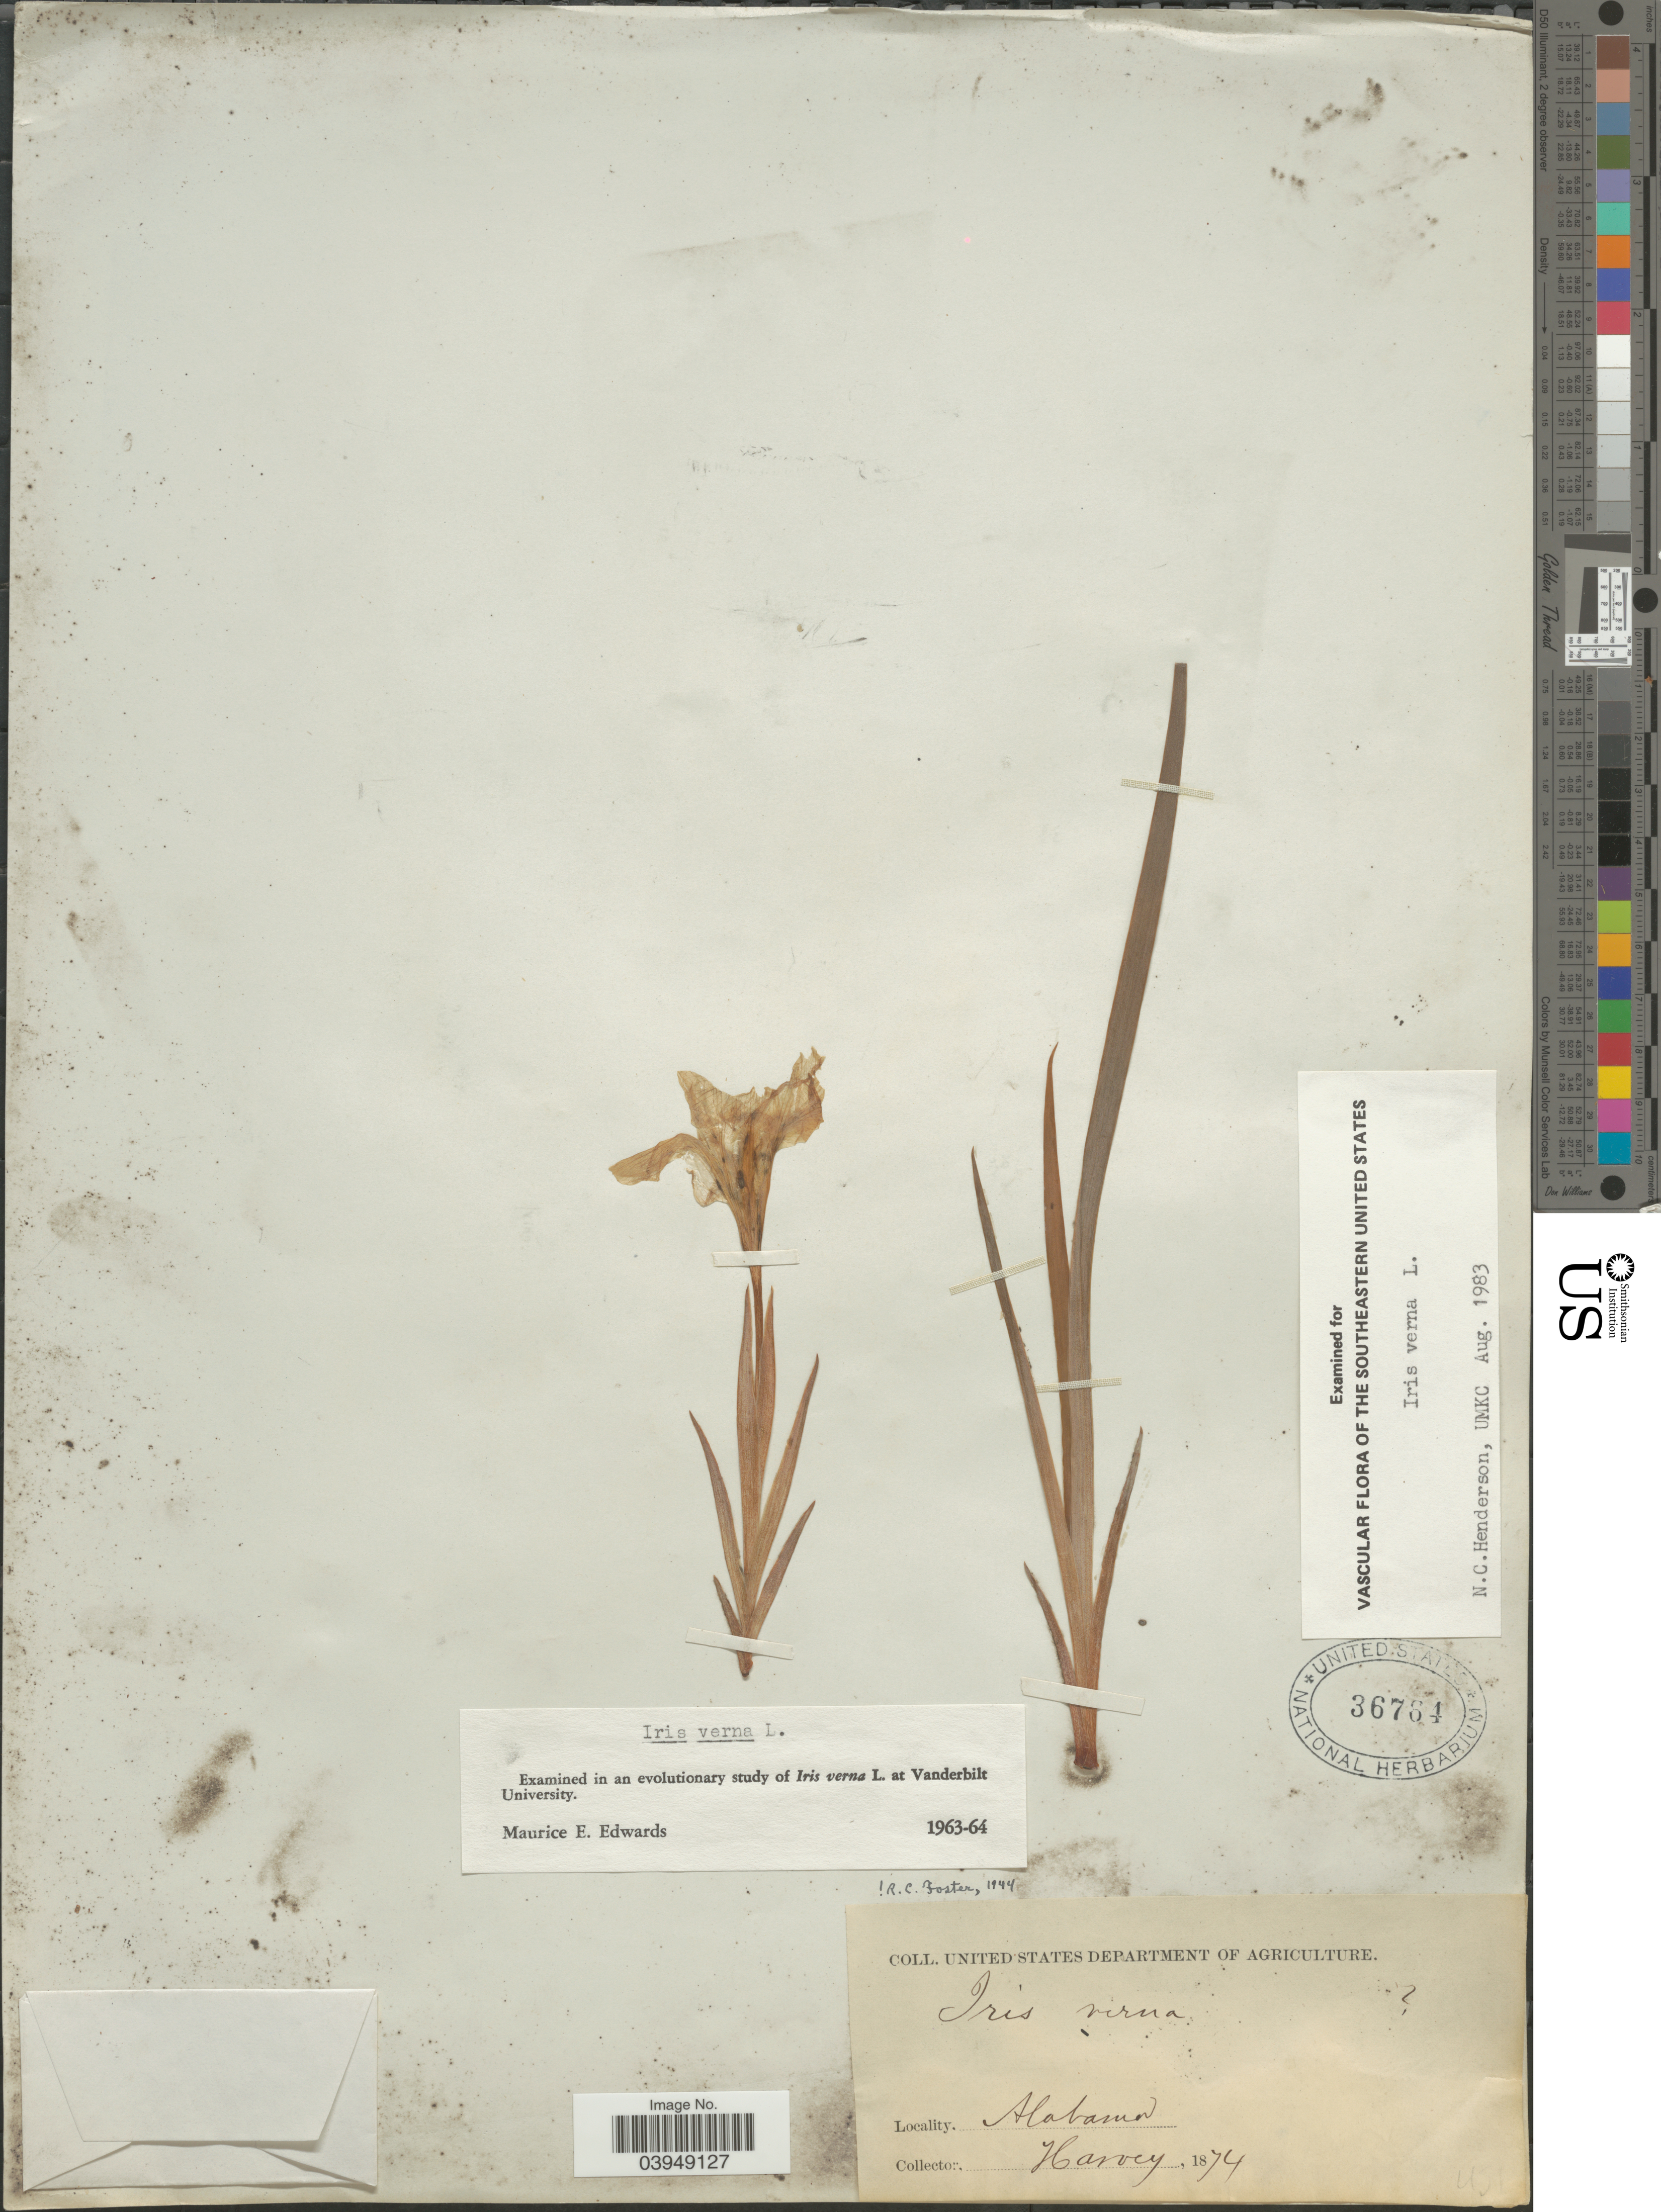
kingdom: Plantae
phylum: Tracheophyta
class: Liliopsida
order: Asparagales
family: Iridaceae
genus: Iris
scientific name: Iris verna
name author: L.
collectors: -. Harvey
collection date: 1874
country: United States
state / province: Alabama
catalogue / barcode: US 36764